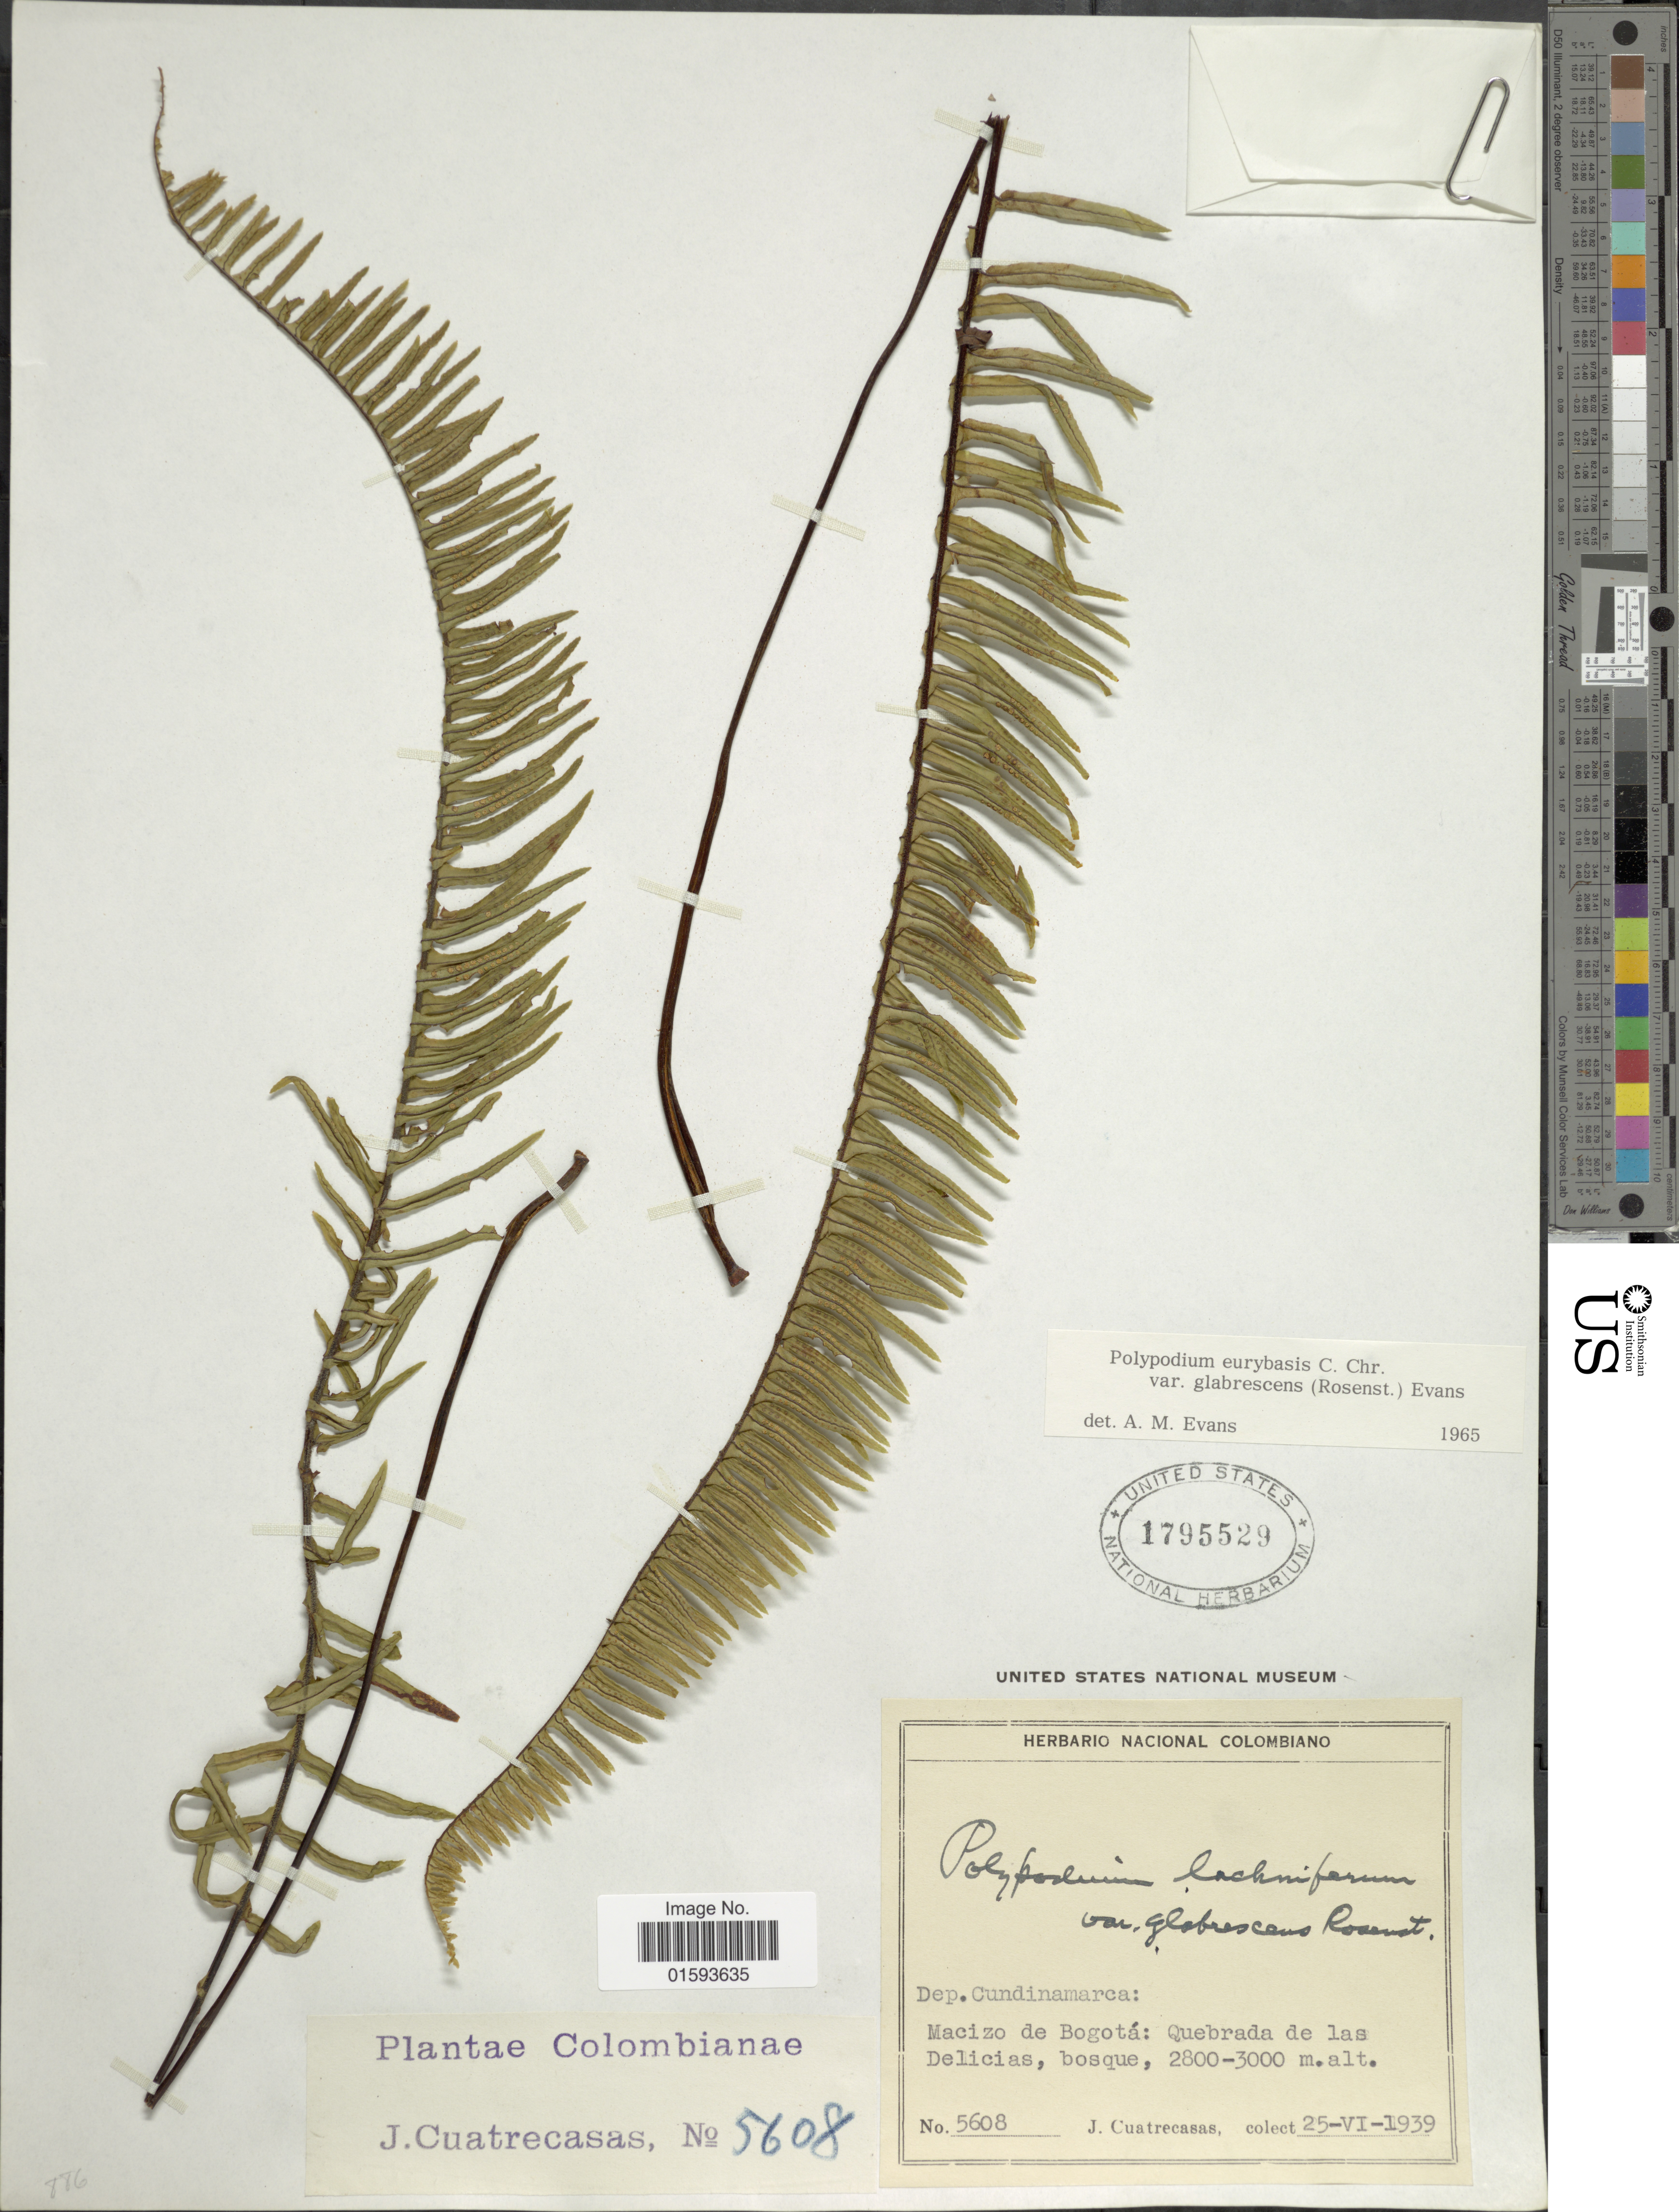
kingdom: Plantae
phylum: Tracheophyta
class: Polypodiopsida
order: Polypodiales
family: Polypodiaceae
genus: Pecluma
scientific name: Pecluma eurybasis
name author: (C. Chr.) M.G. Price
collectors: J. Cuatrecasas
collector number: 5608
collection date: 1939-06-25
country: Colombia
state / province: Cundinamarca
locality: Macizo de Bogota: Quebrada del as Delicias, bosque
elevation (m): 2800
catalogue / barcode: US 1795529